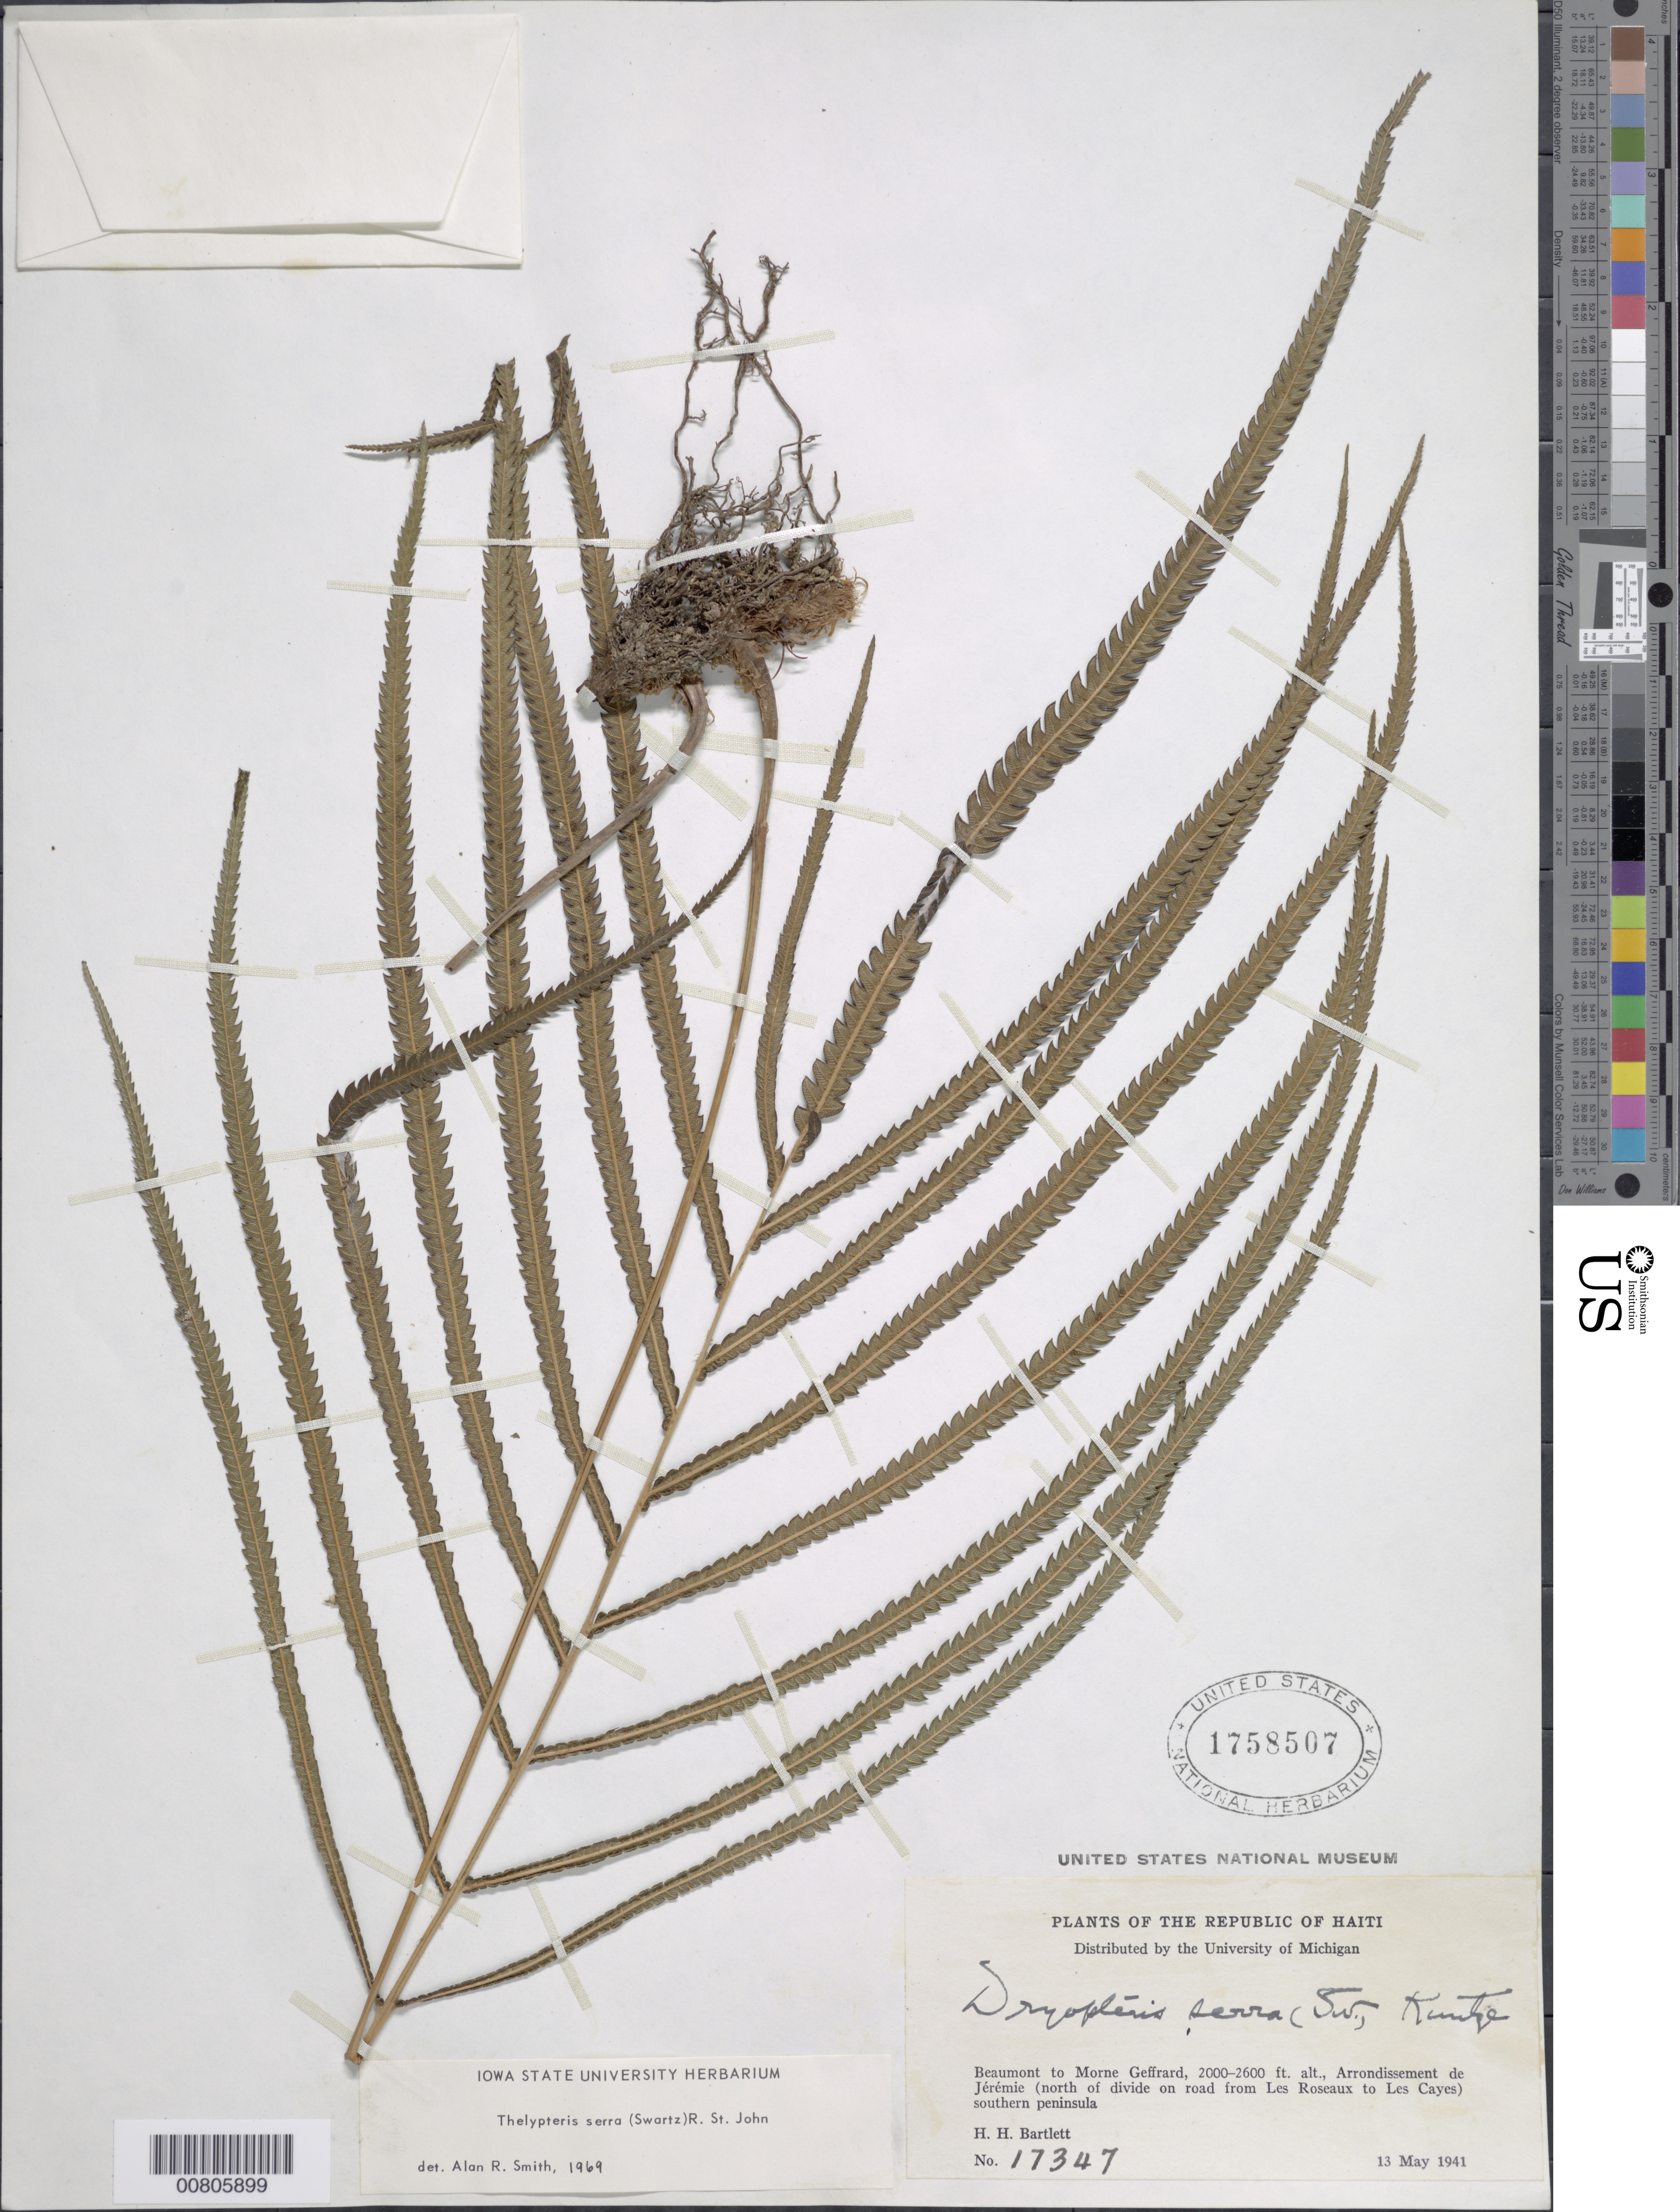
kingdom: Plantae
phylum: Tracheophyta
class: Polypodiopsida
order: Polypodiales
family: Thelypteridaceae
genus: Christella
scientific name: Christella serra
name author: (Sw.) Holttum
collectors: H. H. Bartlett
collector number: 17347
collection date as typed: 13 May 1941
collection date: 1941-05-13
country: Haiti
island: Hispaniola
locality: Beaumont to Morne Geffrard, aarrondissement de Jérémie (north of divide on road from Les roseaux to Les Cayes) southern peninsula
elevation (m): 610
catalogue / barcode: US 1758507